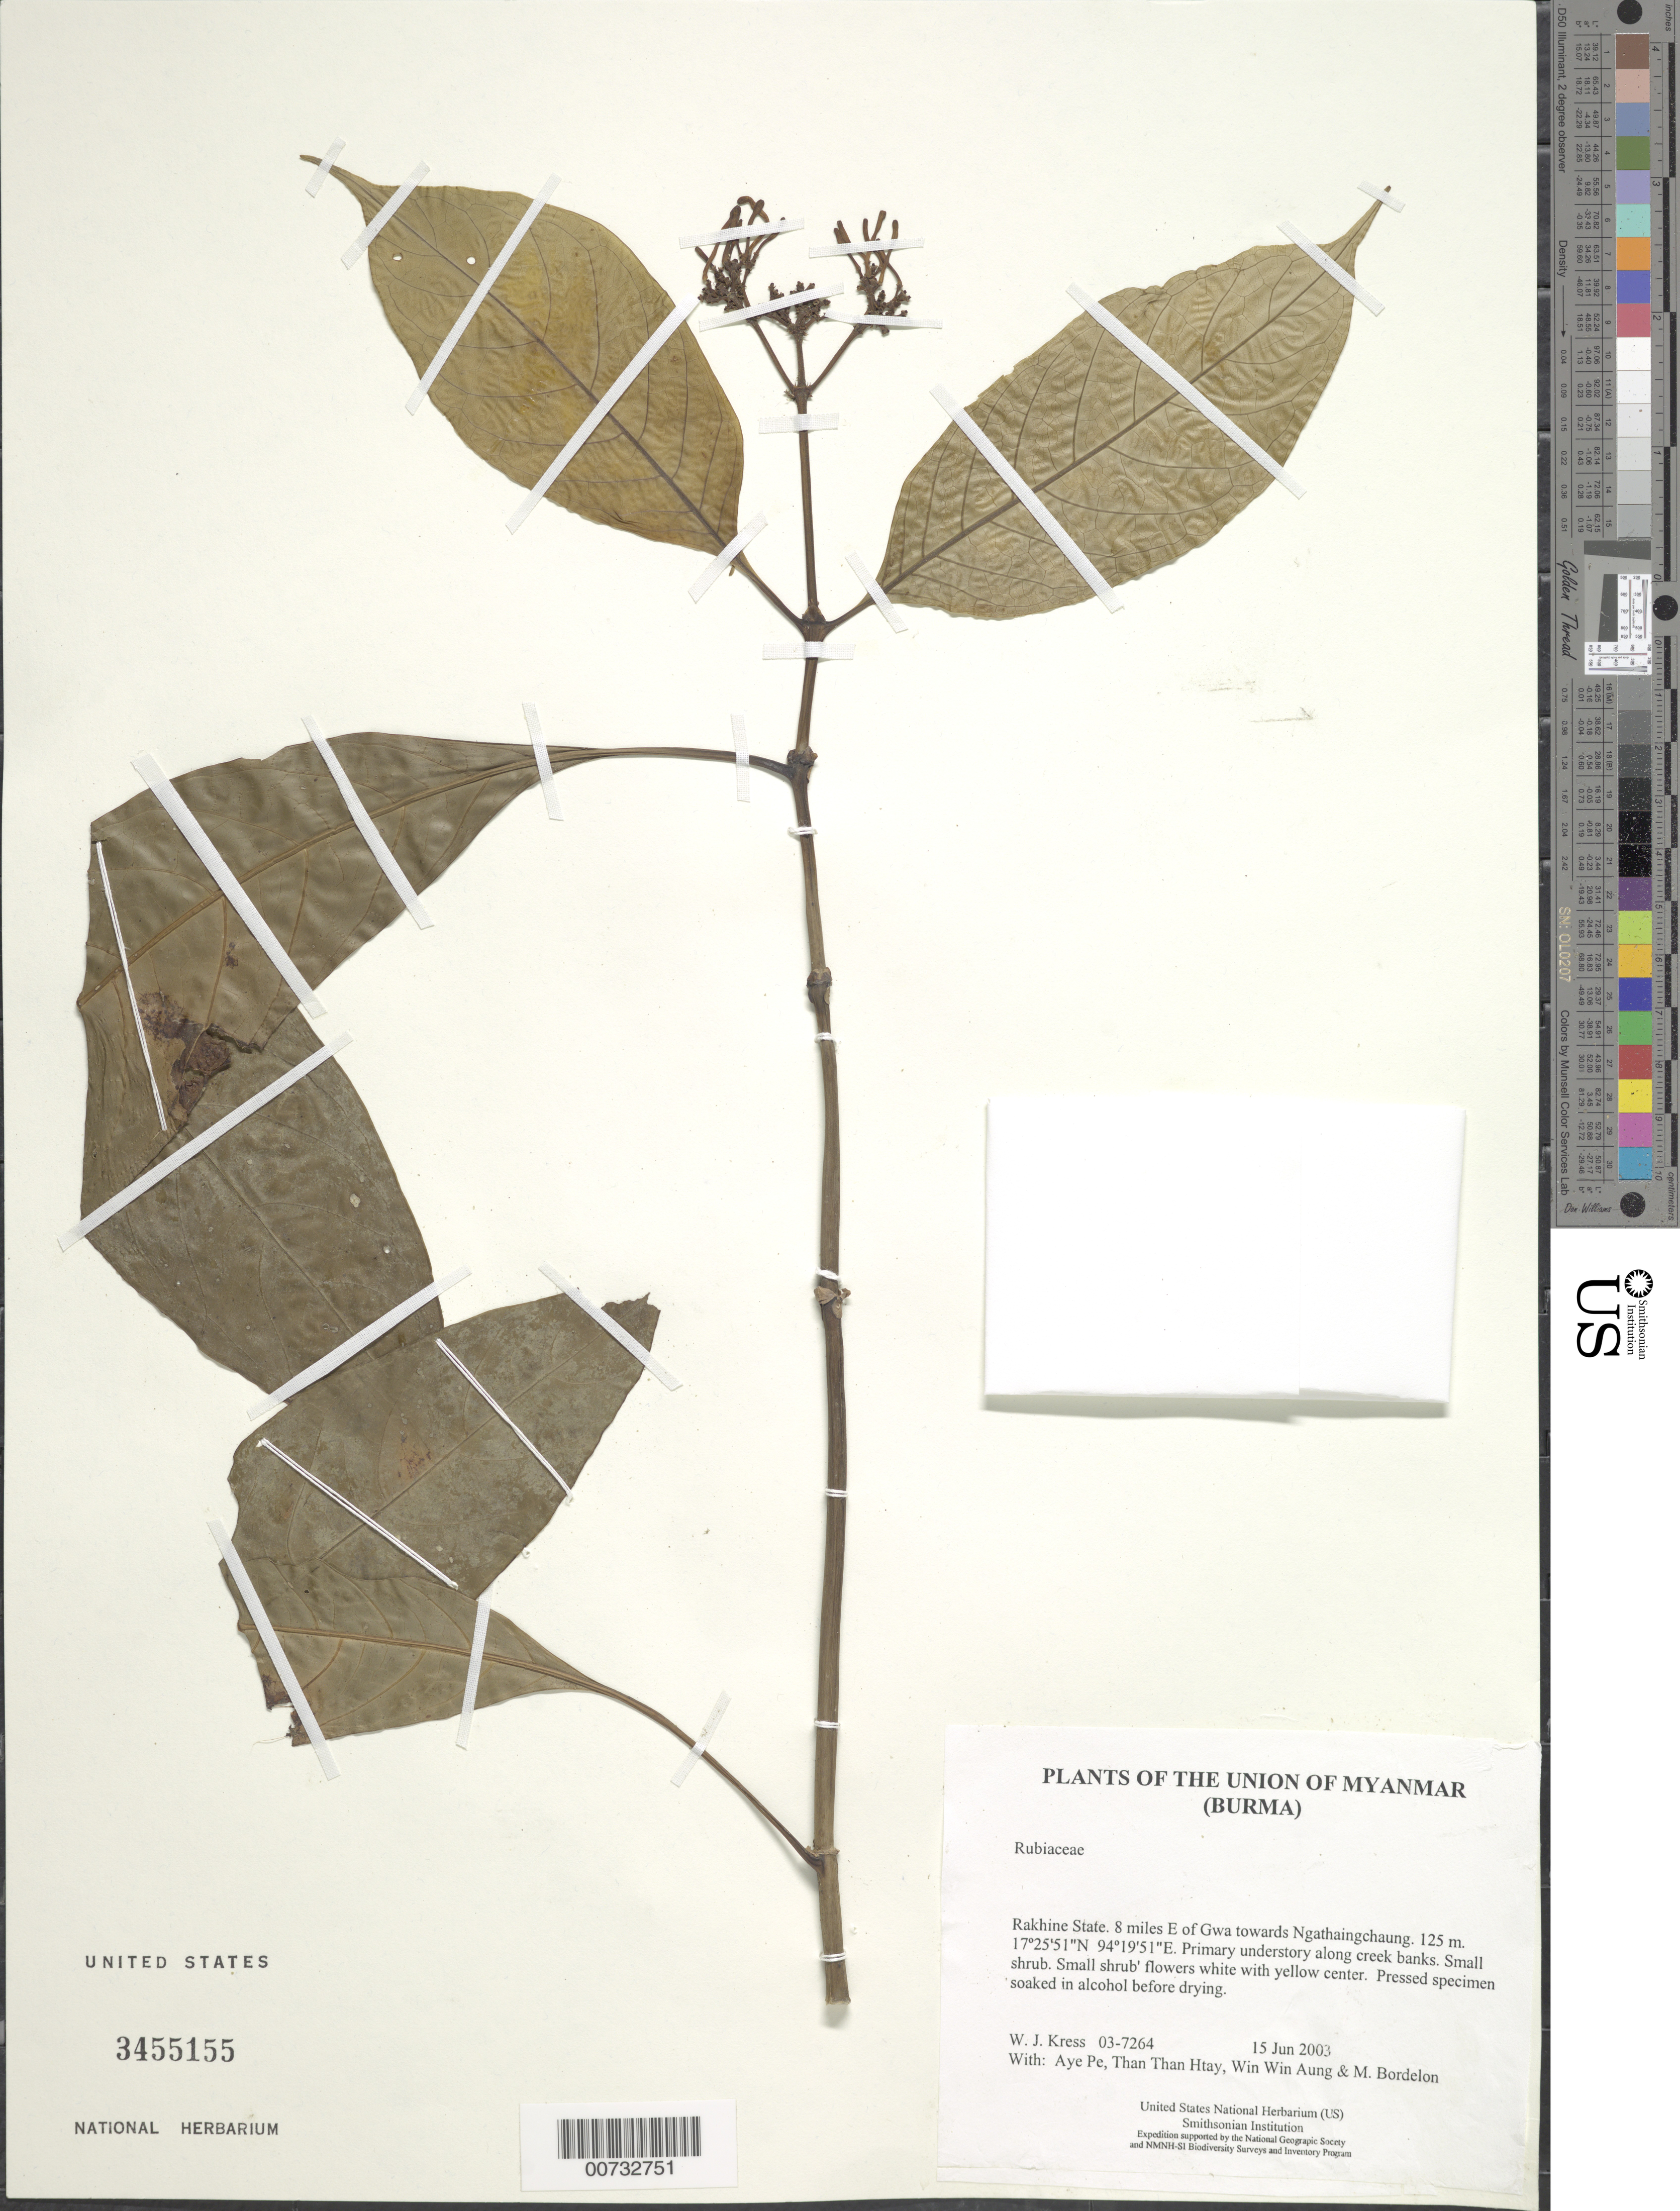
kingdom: Plantae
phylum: Tracheophyta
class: Magnoliopsida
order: Gentianales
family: Rubiaceae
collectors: W. J. Kress, Aye Pe, Than Than Htay, Win Win Aung & M. Bordelon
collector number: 03-7264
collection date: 2003-06-15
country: Myanmar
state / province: Rakhine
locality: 8 miles E of Gwa towards Ngathaingchaung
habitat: Primary understory along creek banks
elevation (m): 125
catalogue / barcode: US 3455155